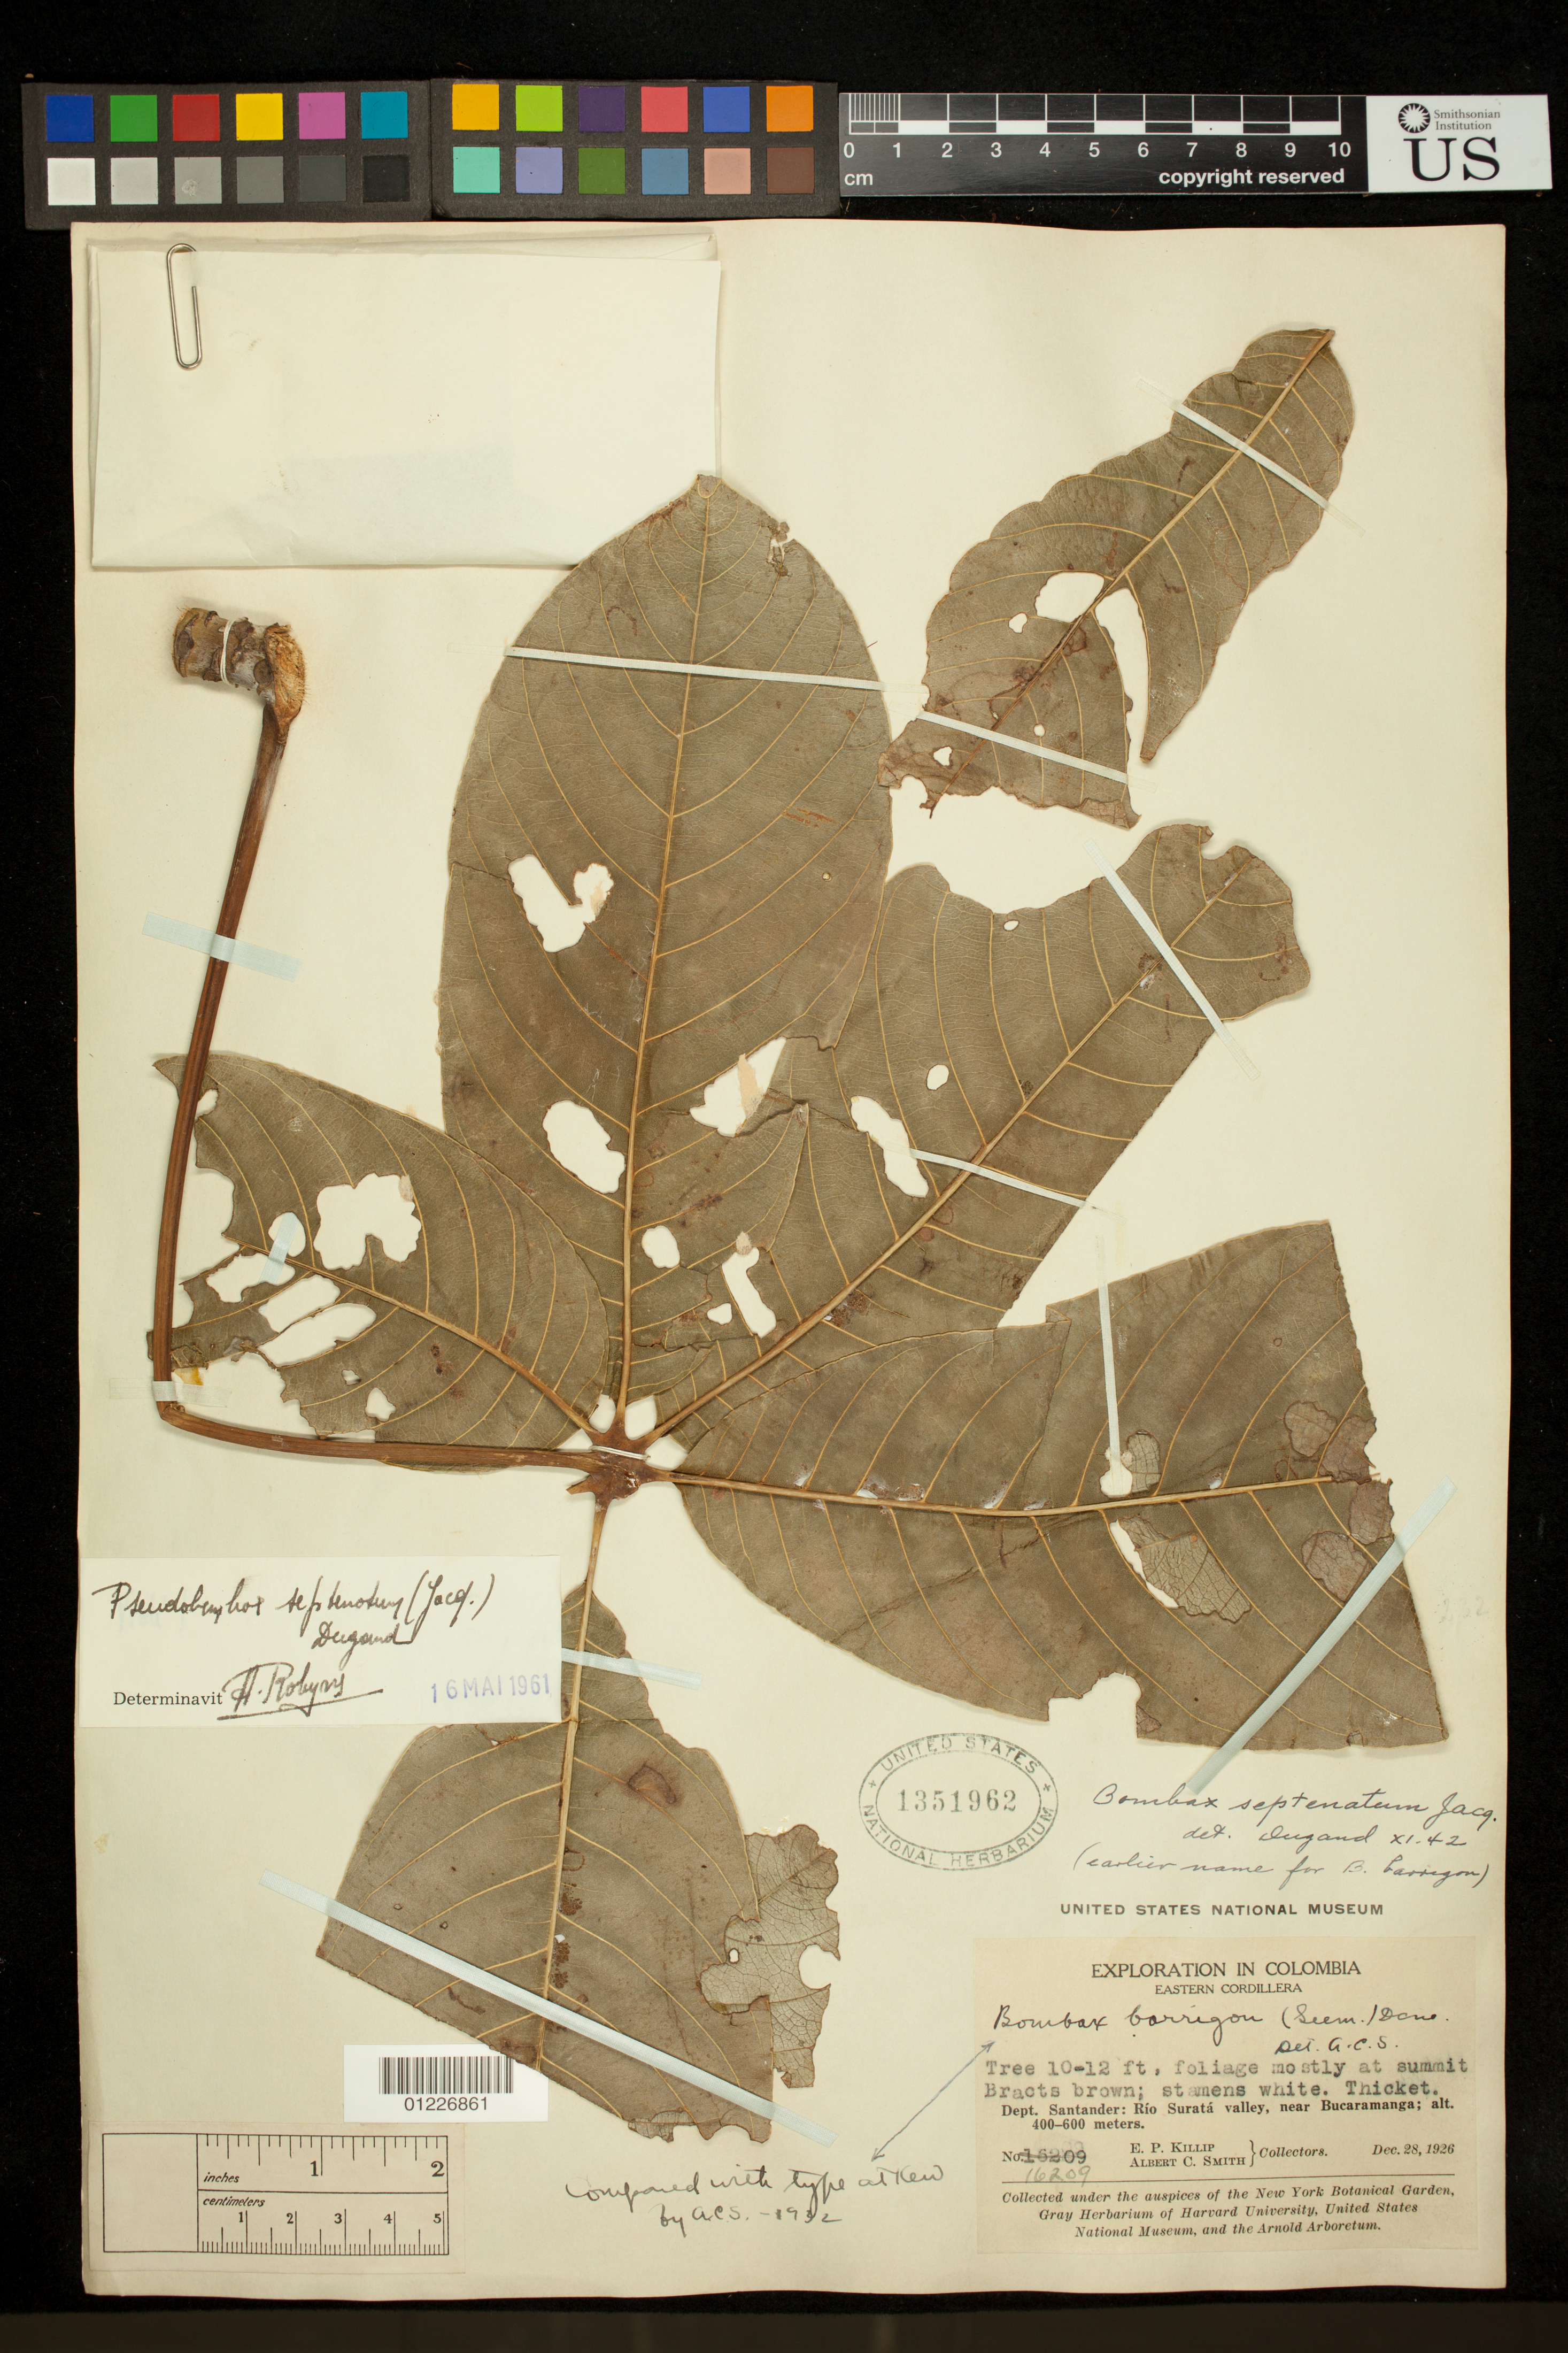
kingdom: Plantae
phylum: Tracheophyta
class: Magnoliopsida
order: Malvales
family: Malvaceae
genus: Pseudobombax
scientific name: Pseudobombax septenatum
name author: (Jacq.) Dugand G.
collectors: E. P. Killip & A. C. Smith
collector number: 16209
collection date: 1926-12-28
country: Colombia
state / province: Santander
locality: Rio Surata Valley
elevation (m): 400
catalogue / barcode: US 1351962